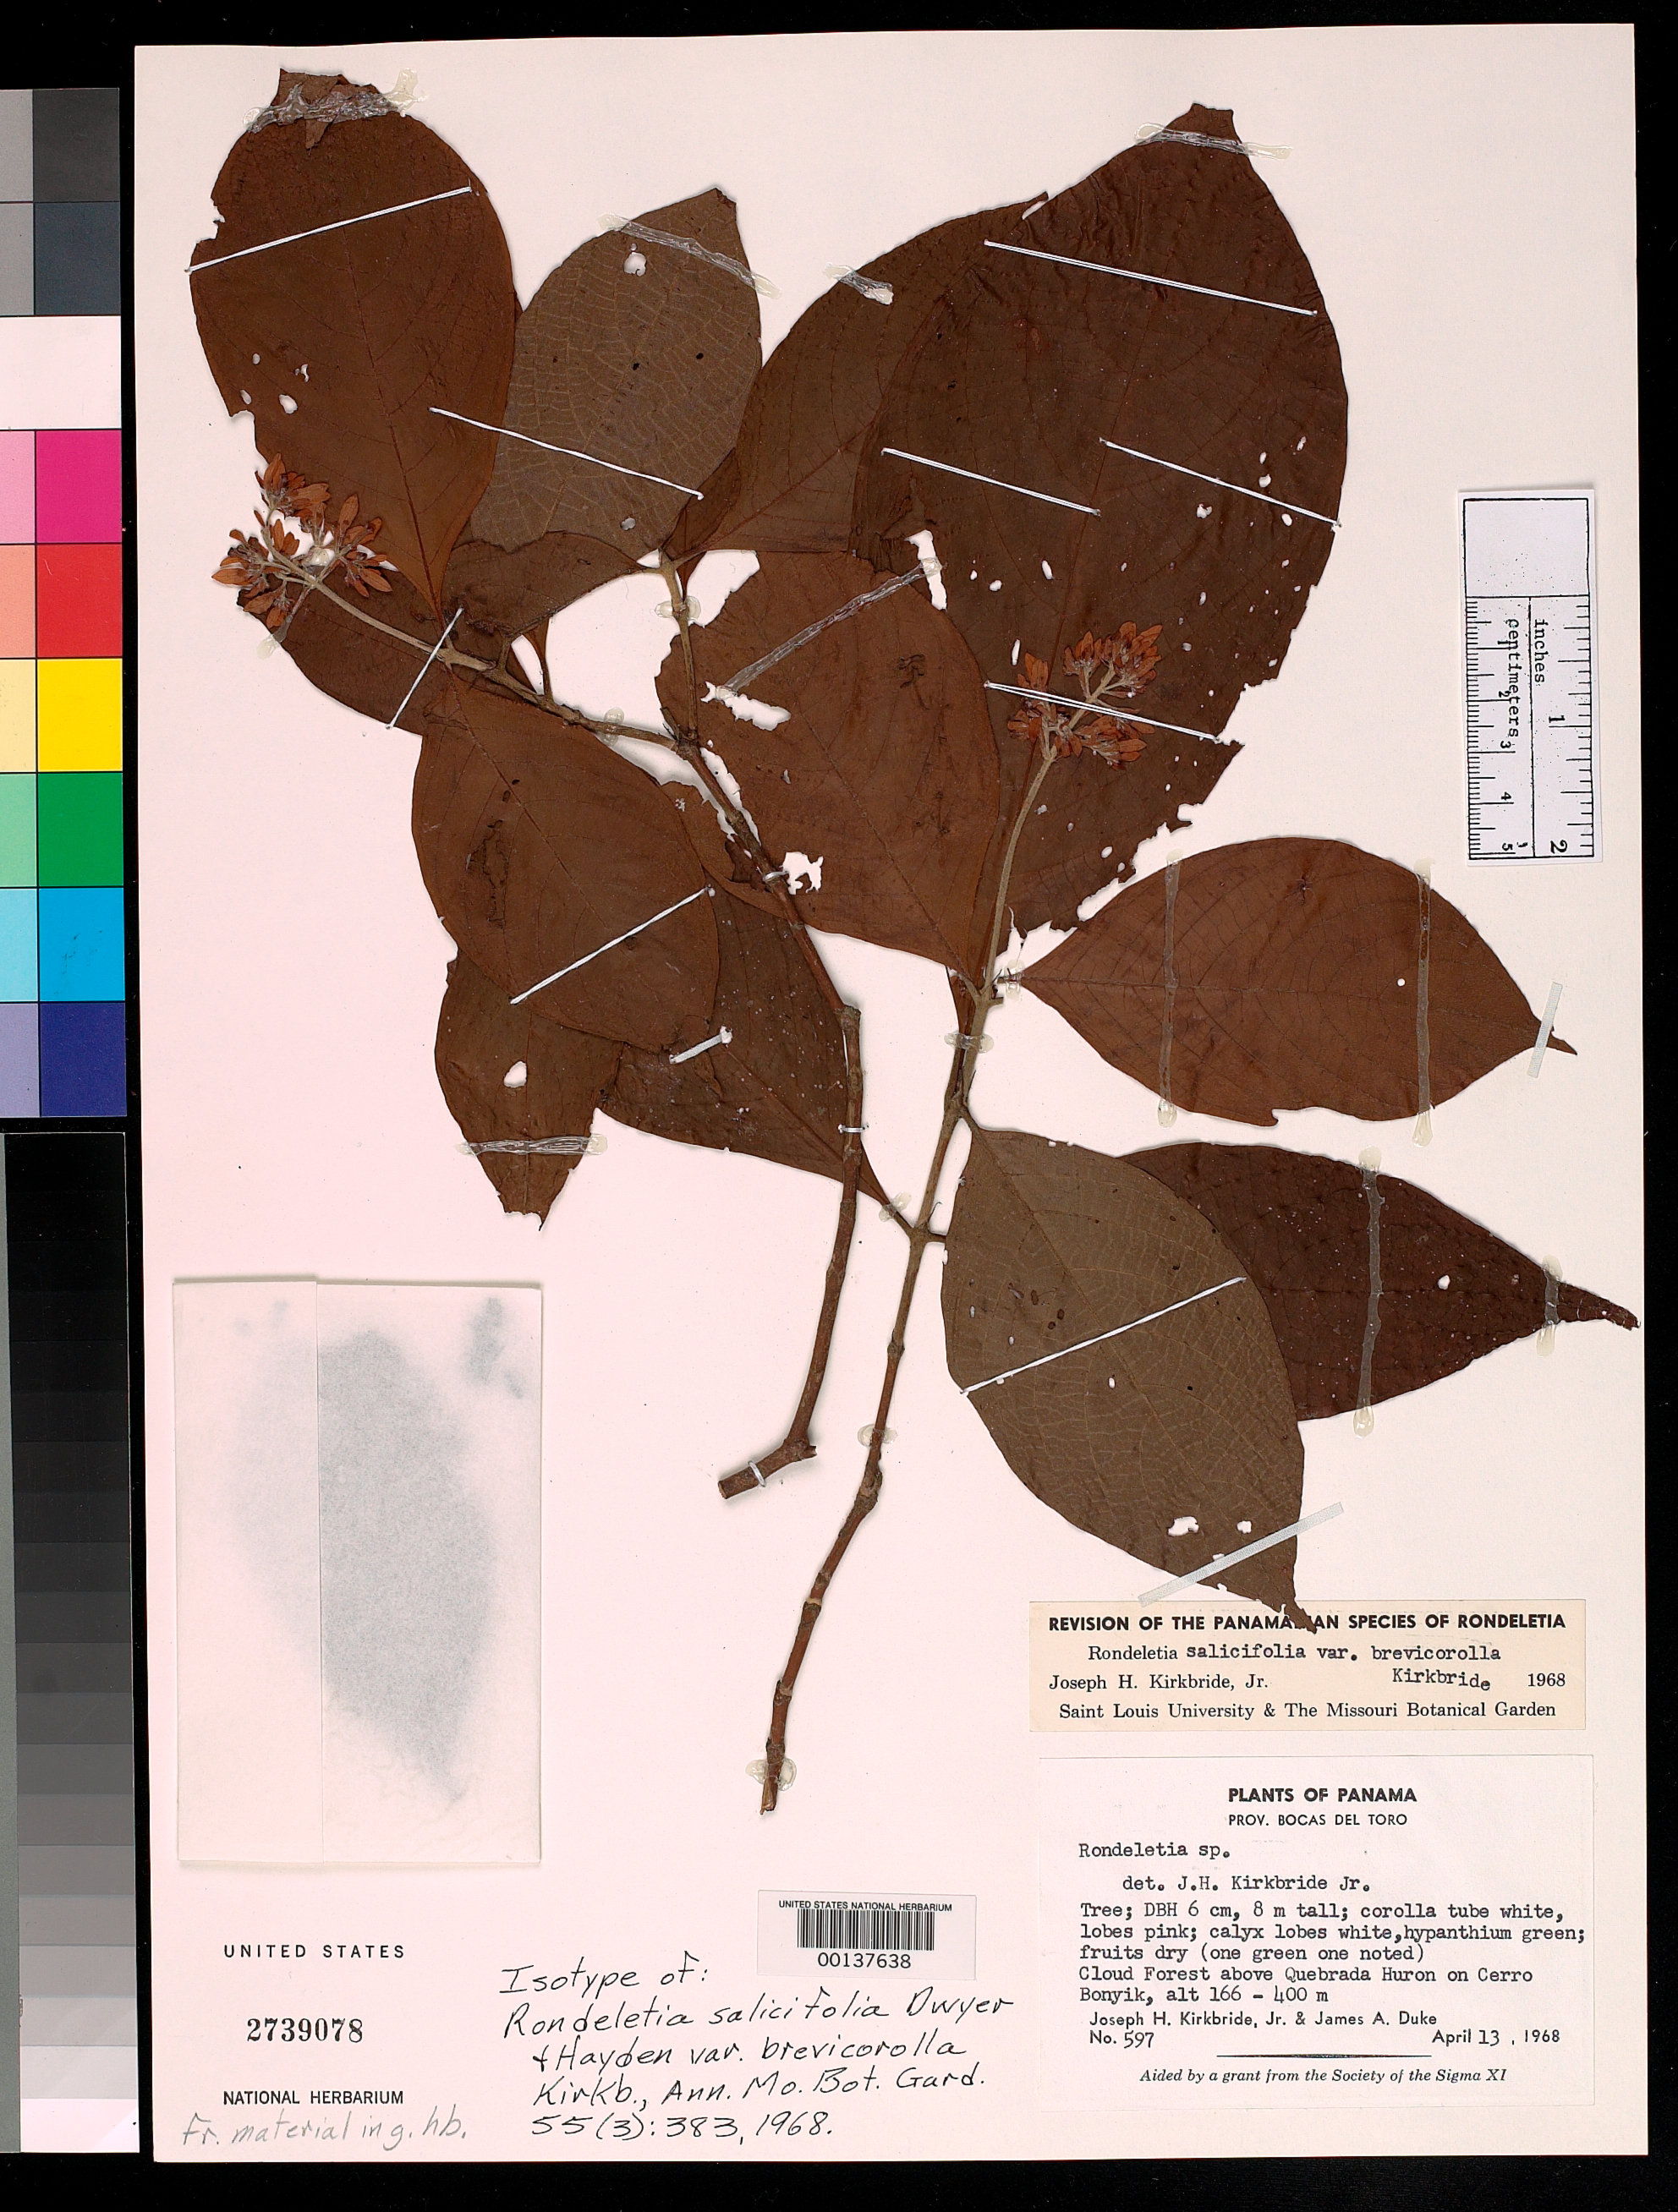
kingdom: Plantae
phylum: Tracheophyta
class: Magnoliopsida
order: Gentianales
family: Rubiaceae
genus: Rondeletia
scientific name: Rondeletia salicifolia subsp. brevicorolla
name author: J.H. Kirkbr.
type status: Isotype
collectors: J. H. Kirkbride & J. A. Duke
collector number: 597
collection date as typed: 13 Apr 1968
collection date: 1968-04-13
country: Panama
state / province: Bocas del Toro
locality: Above Quebrada Huron, Cerro Boynik.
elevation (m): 150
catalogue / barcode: US 2739078